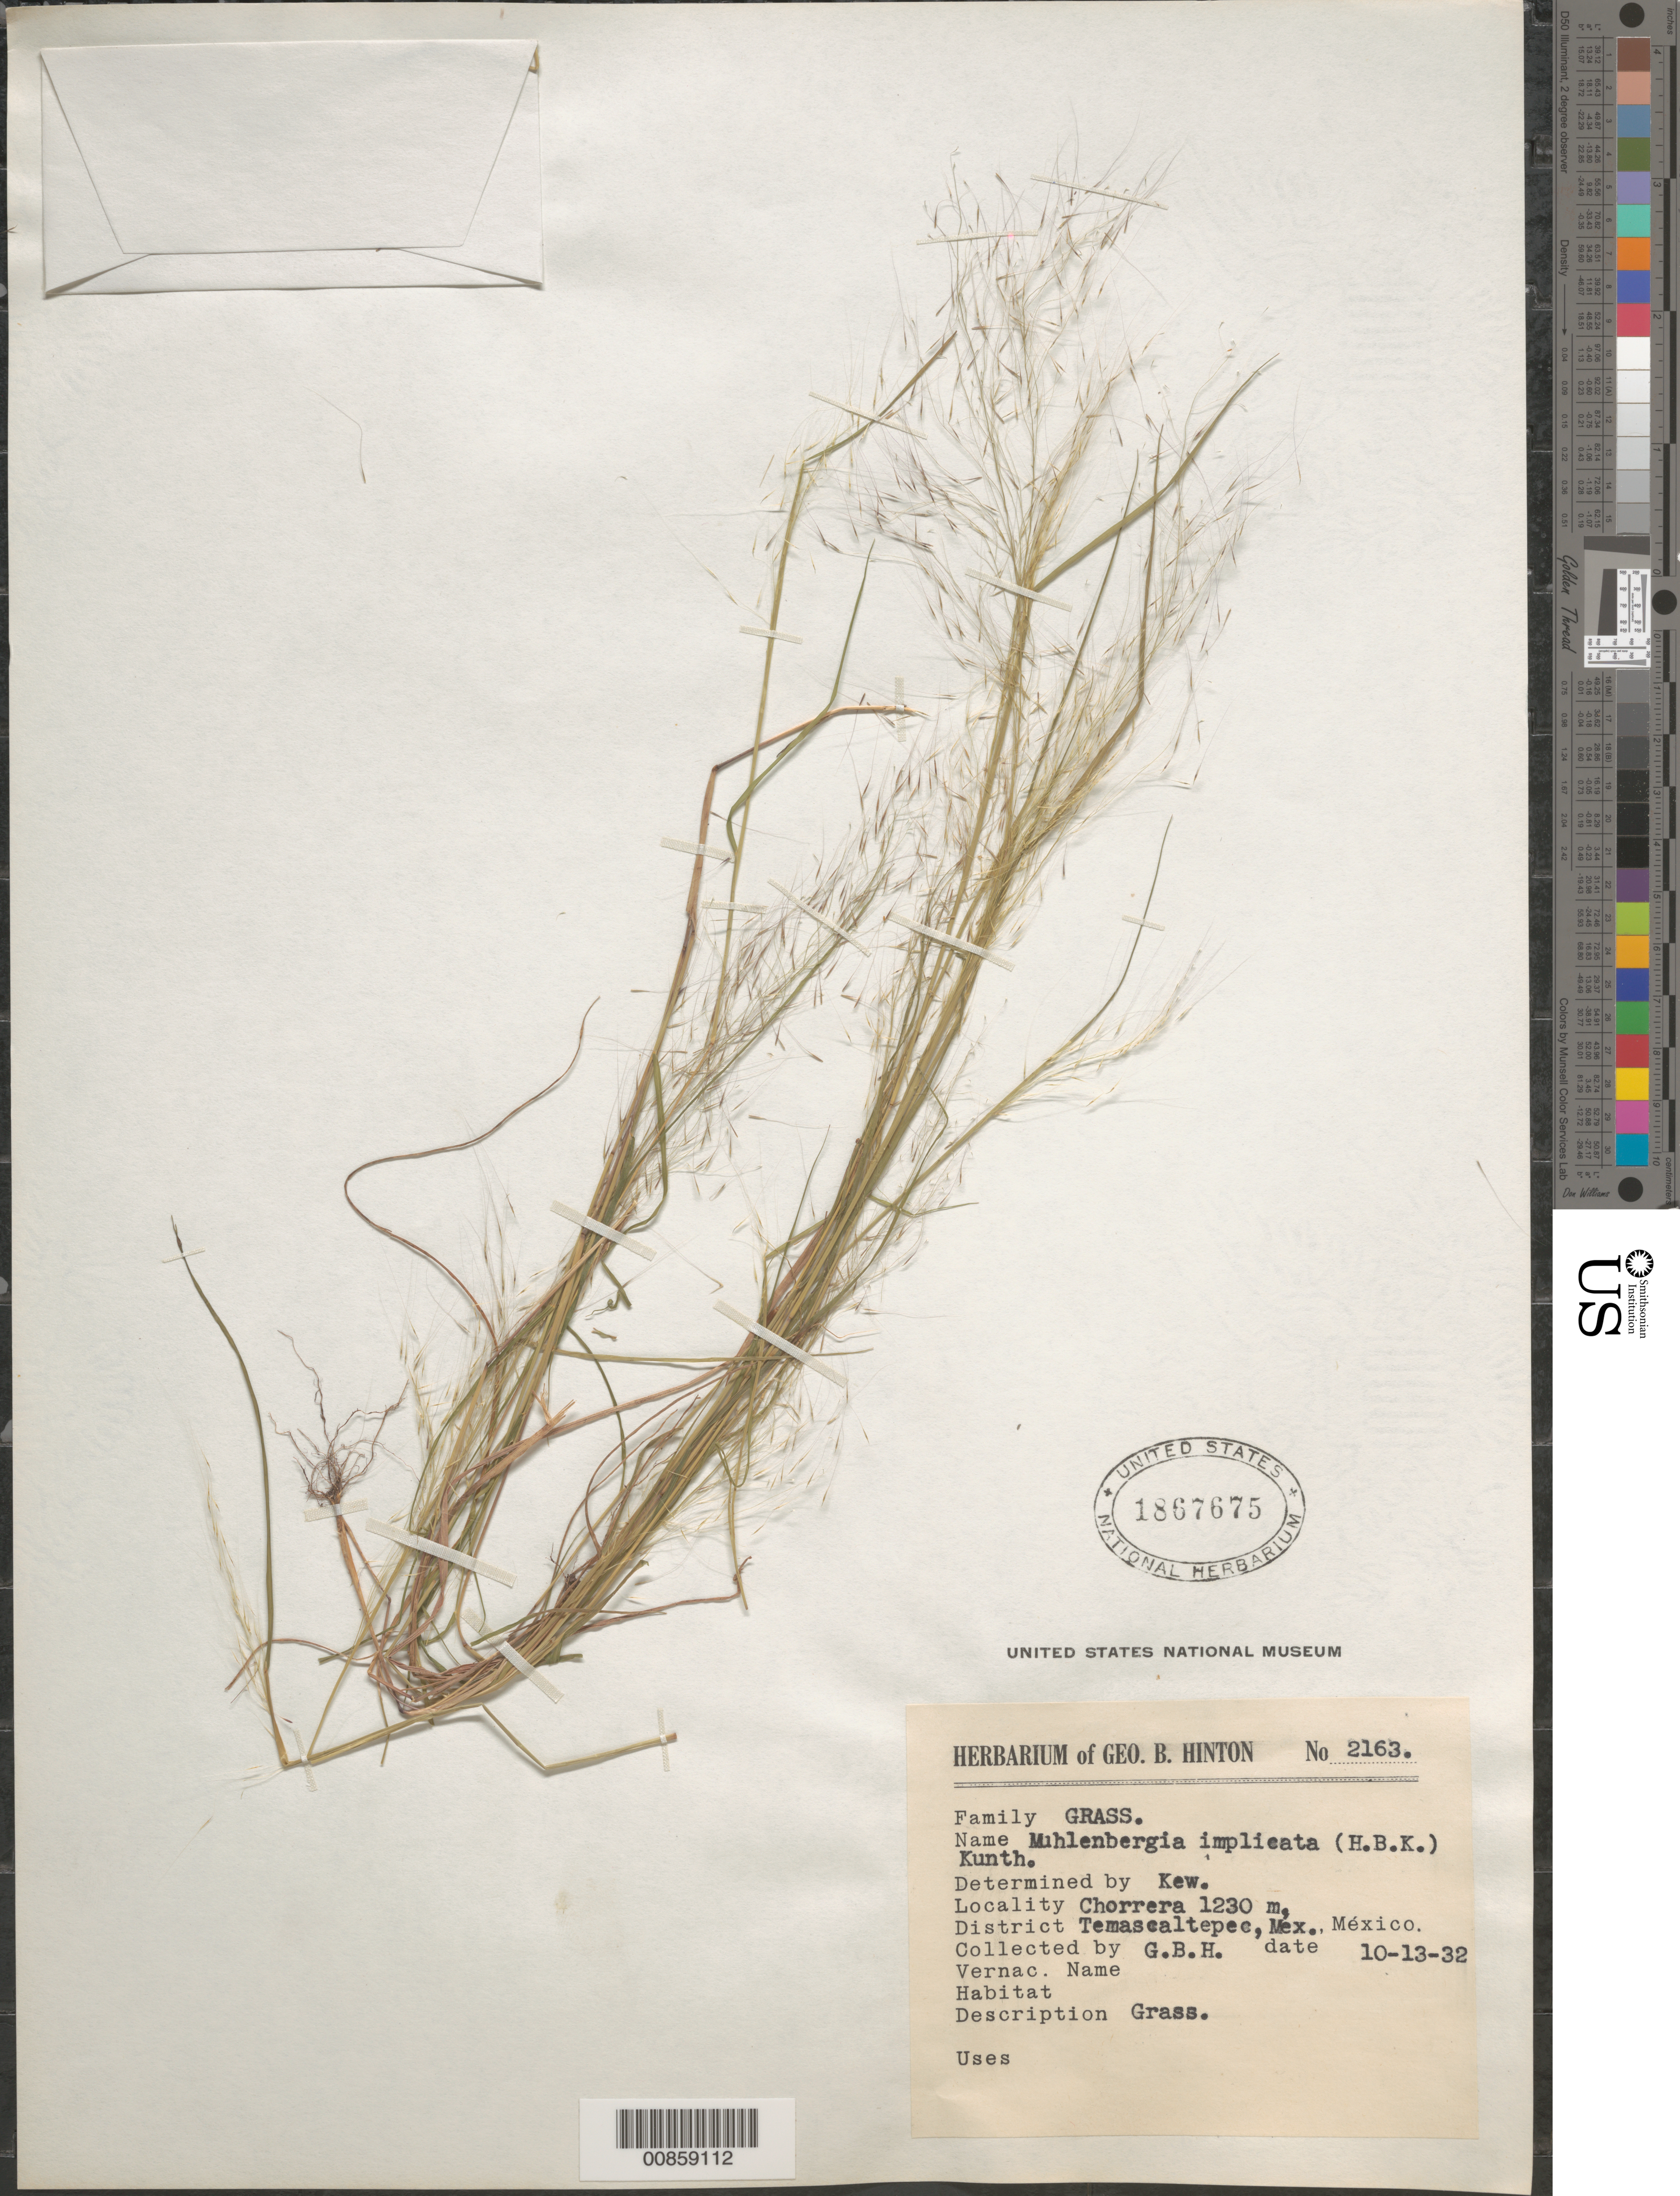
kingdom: Plantae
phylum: Tracheophyta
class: Liliopsida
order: Poales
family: Poaceae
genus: Muhlenbergia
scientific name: Muhlenbergia implicata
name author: (Kunth) Trin.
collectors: G. B. Hinton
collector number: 2163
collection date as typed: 13 Oct 1932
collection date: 1932-10-13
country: Mexico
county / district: Temascaltepec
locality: Chorrera, mpio. Temascaltepec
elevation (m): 1230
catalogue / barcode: US 1867675